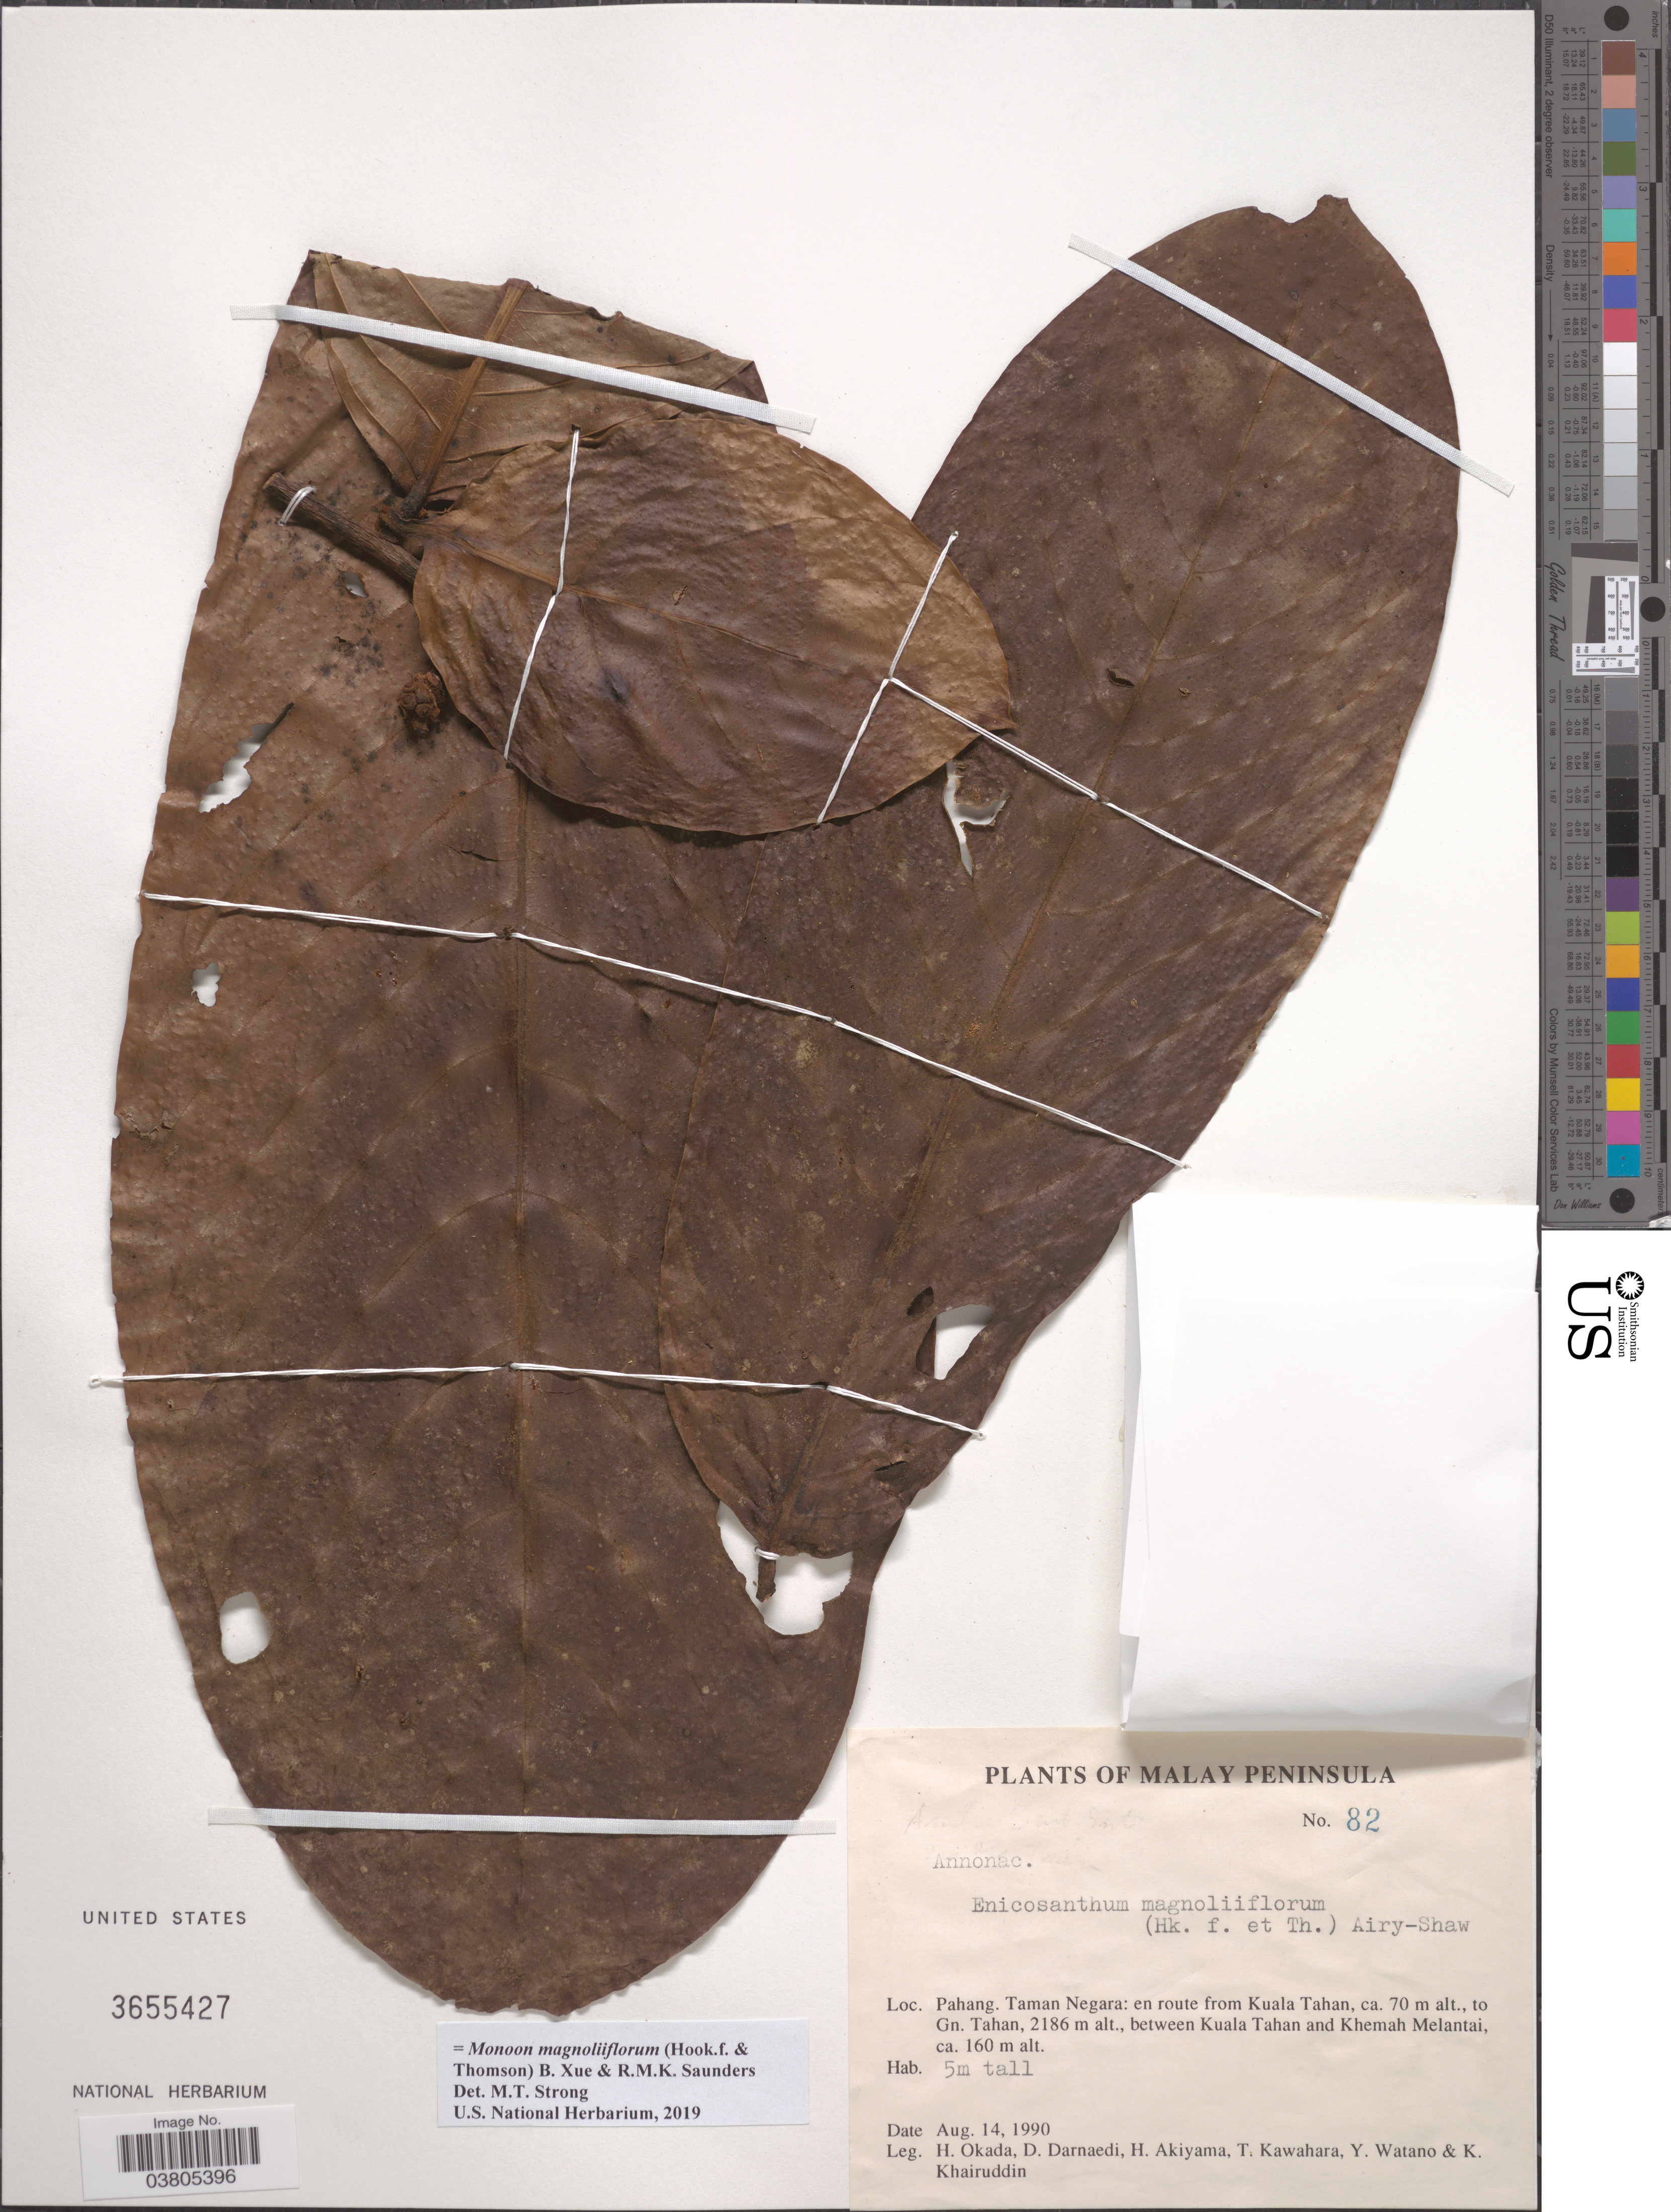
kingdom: Plantae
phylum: Tracheophyta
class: Magnoliopsida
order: Magnoliales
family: Annonaceae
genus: Monoon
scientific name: Monoon magnoliiflorum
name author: (Maingay ex Hook. f. & Thomson) B. Xue & R.M.K. Saunders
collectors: H. Okada, D. Darnaedi, H. Akiyama, T. Kawahara & et al.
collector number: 82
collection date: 1990-08-14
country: Malaysia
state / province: Pahang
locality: Malay Peninsula. Taman Negara: en route from Kuala Tahan to Gn. Tahan, between Kuala Tahan and Khemah Melantai.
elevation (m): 70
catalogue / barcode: US 3655427